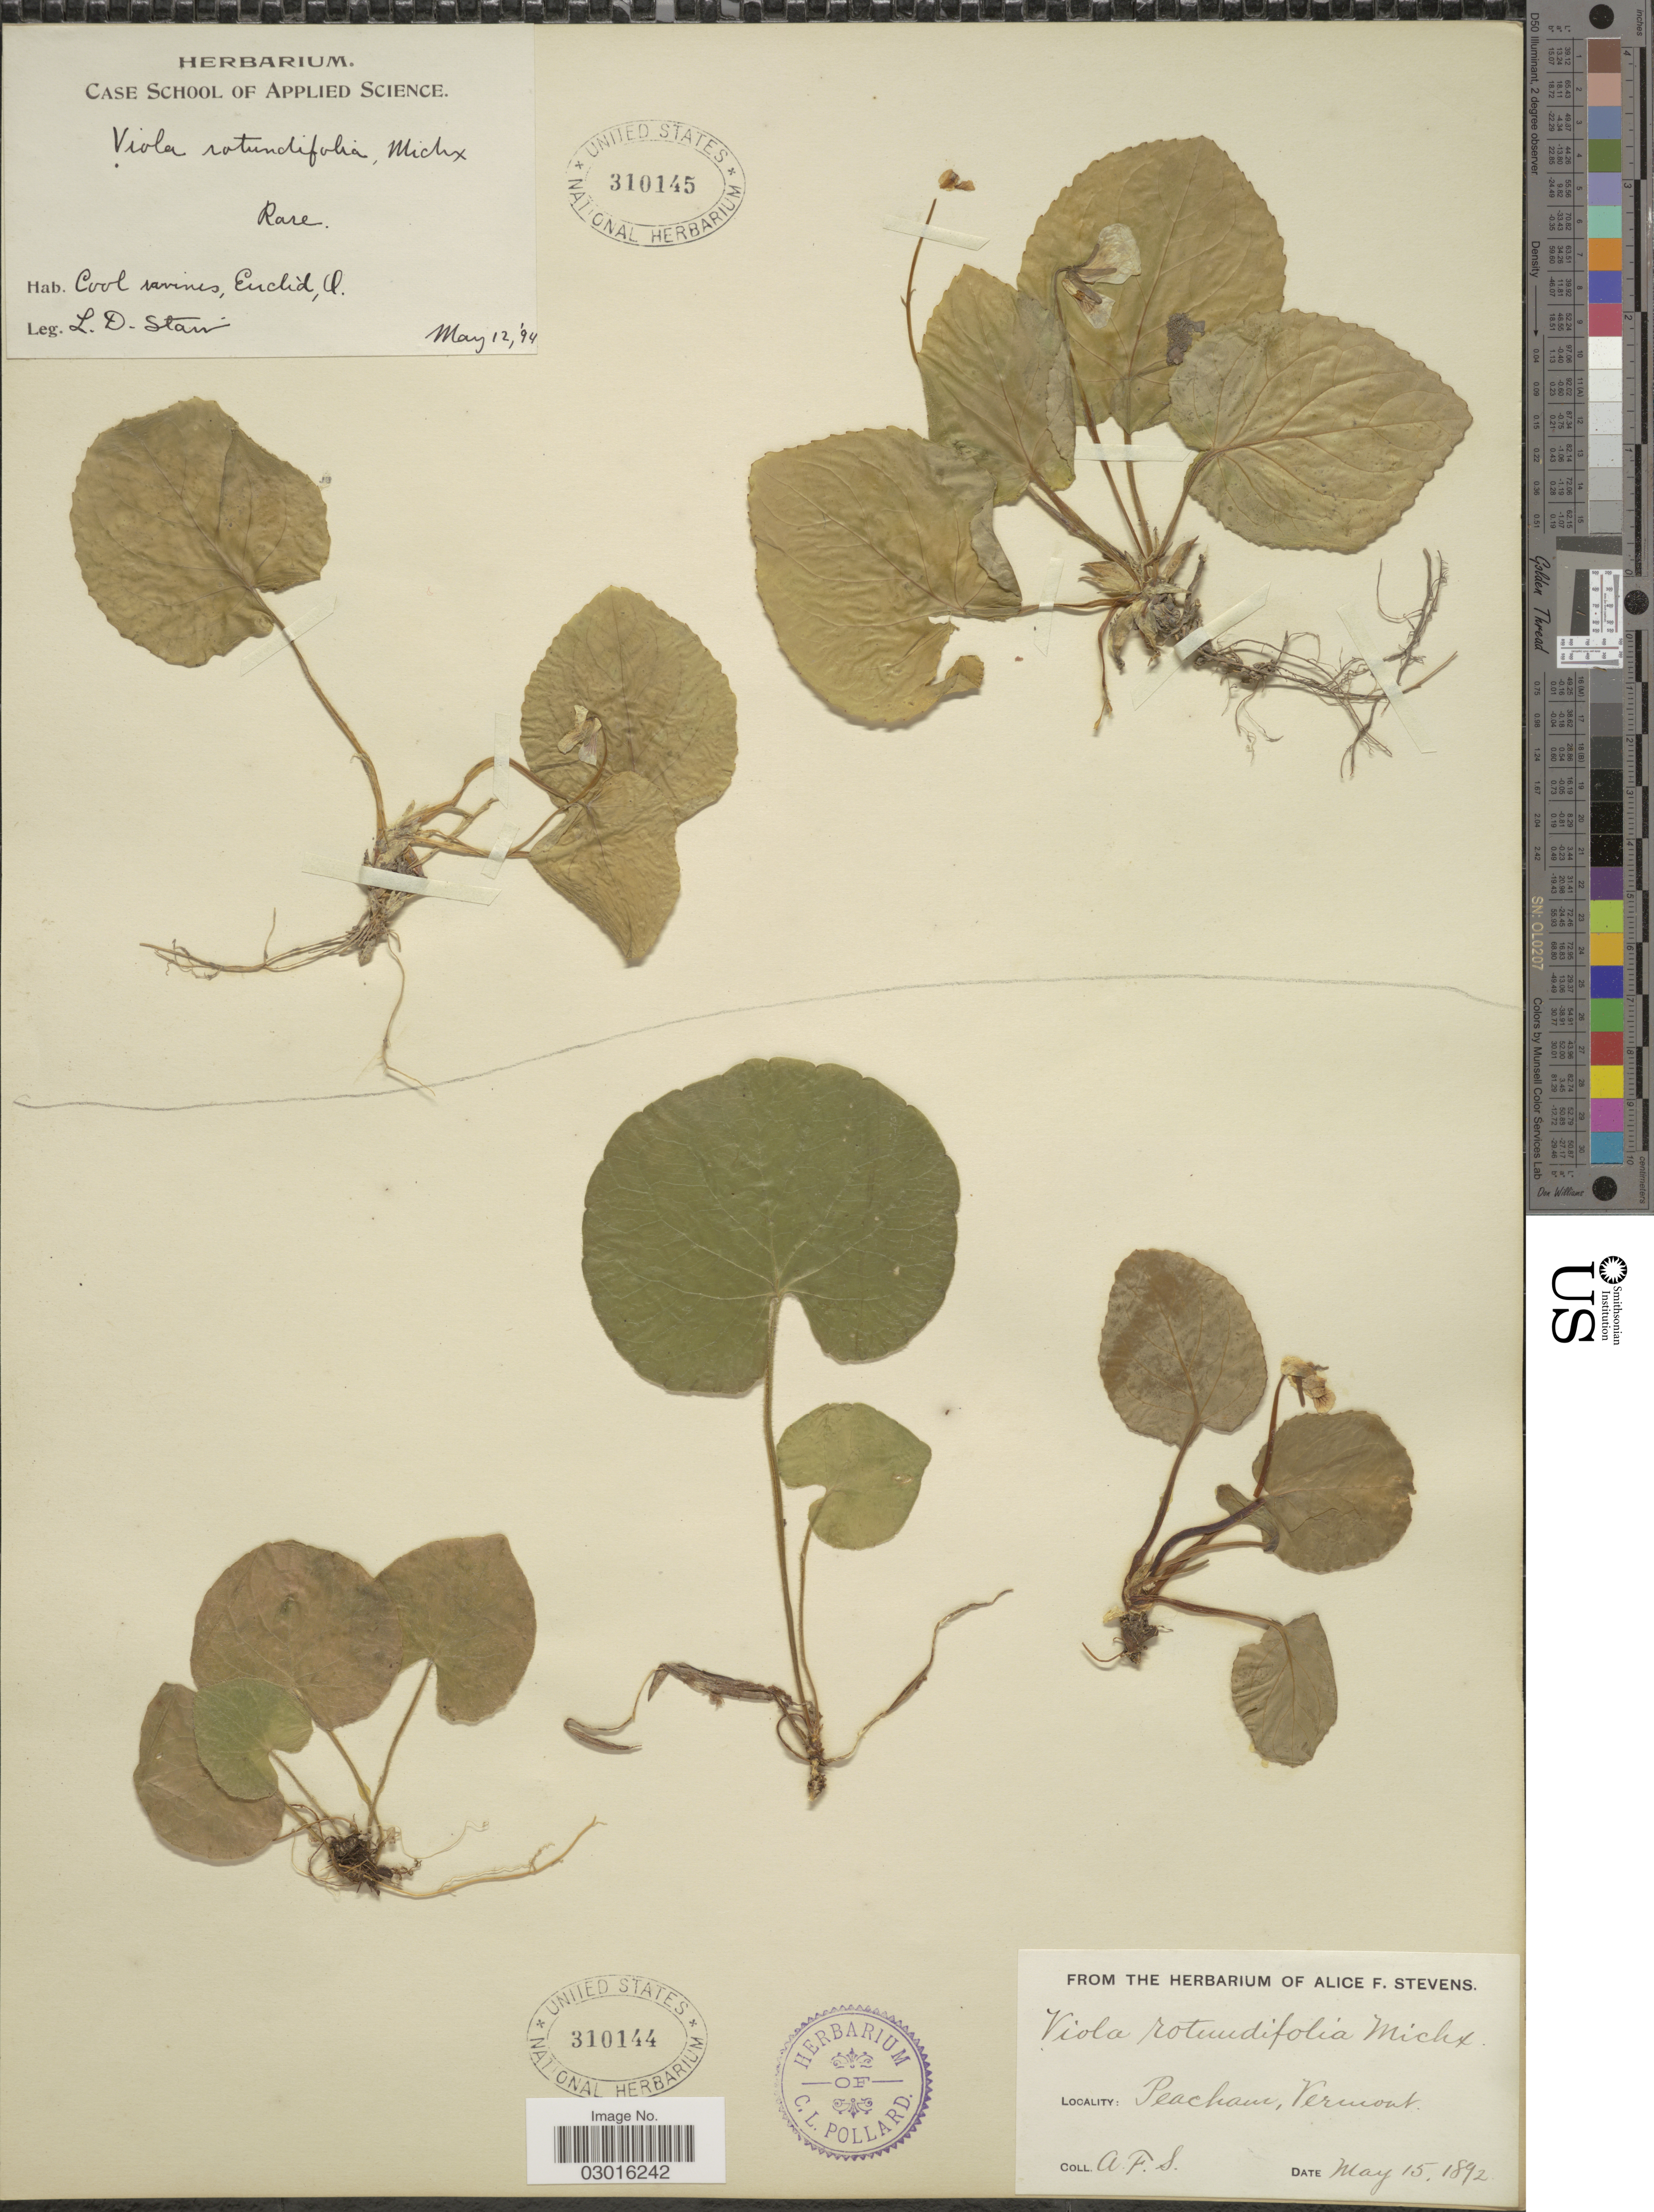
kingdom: Plantae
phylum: Tracheophyta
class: Magnoliopsida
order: Malpighiales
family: Violaceae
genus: Viola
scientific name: Viola rotundifolia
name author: Michx.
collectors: L. Starr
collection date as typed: Transcribed d/m/y: 12/5/94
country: United States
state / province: Ohio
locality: Cool ravins, Euclid.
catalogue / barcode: US 310145-2